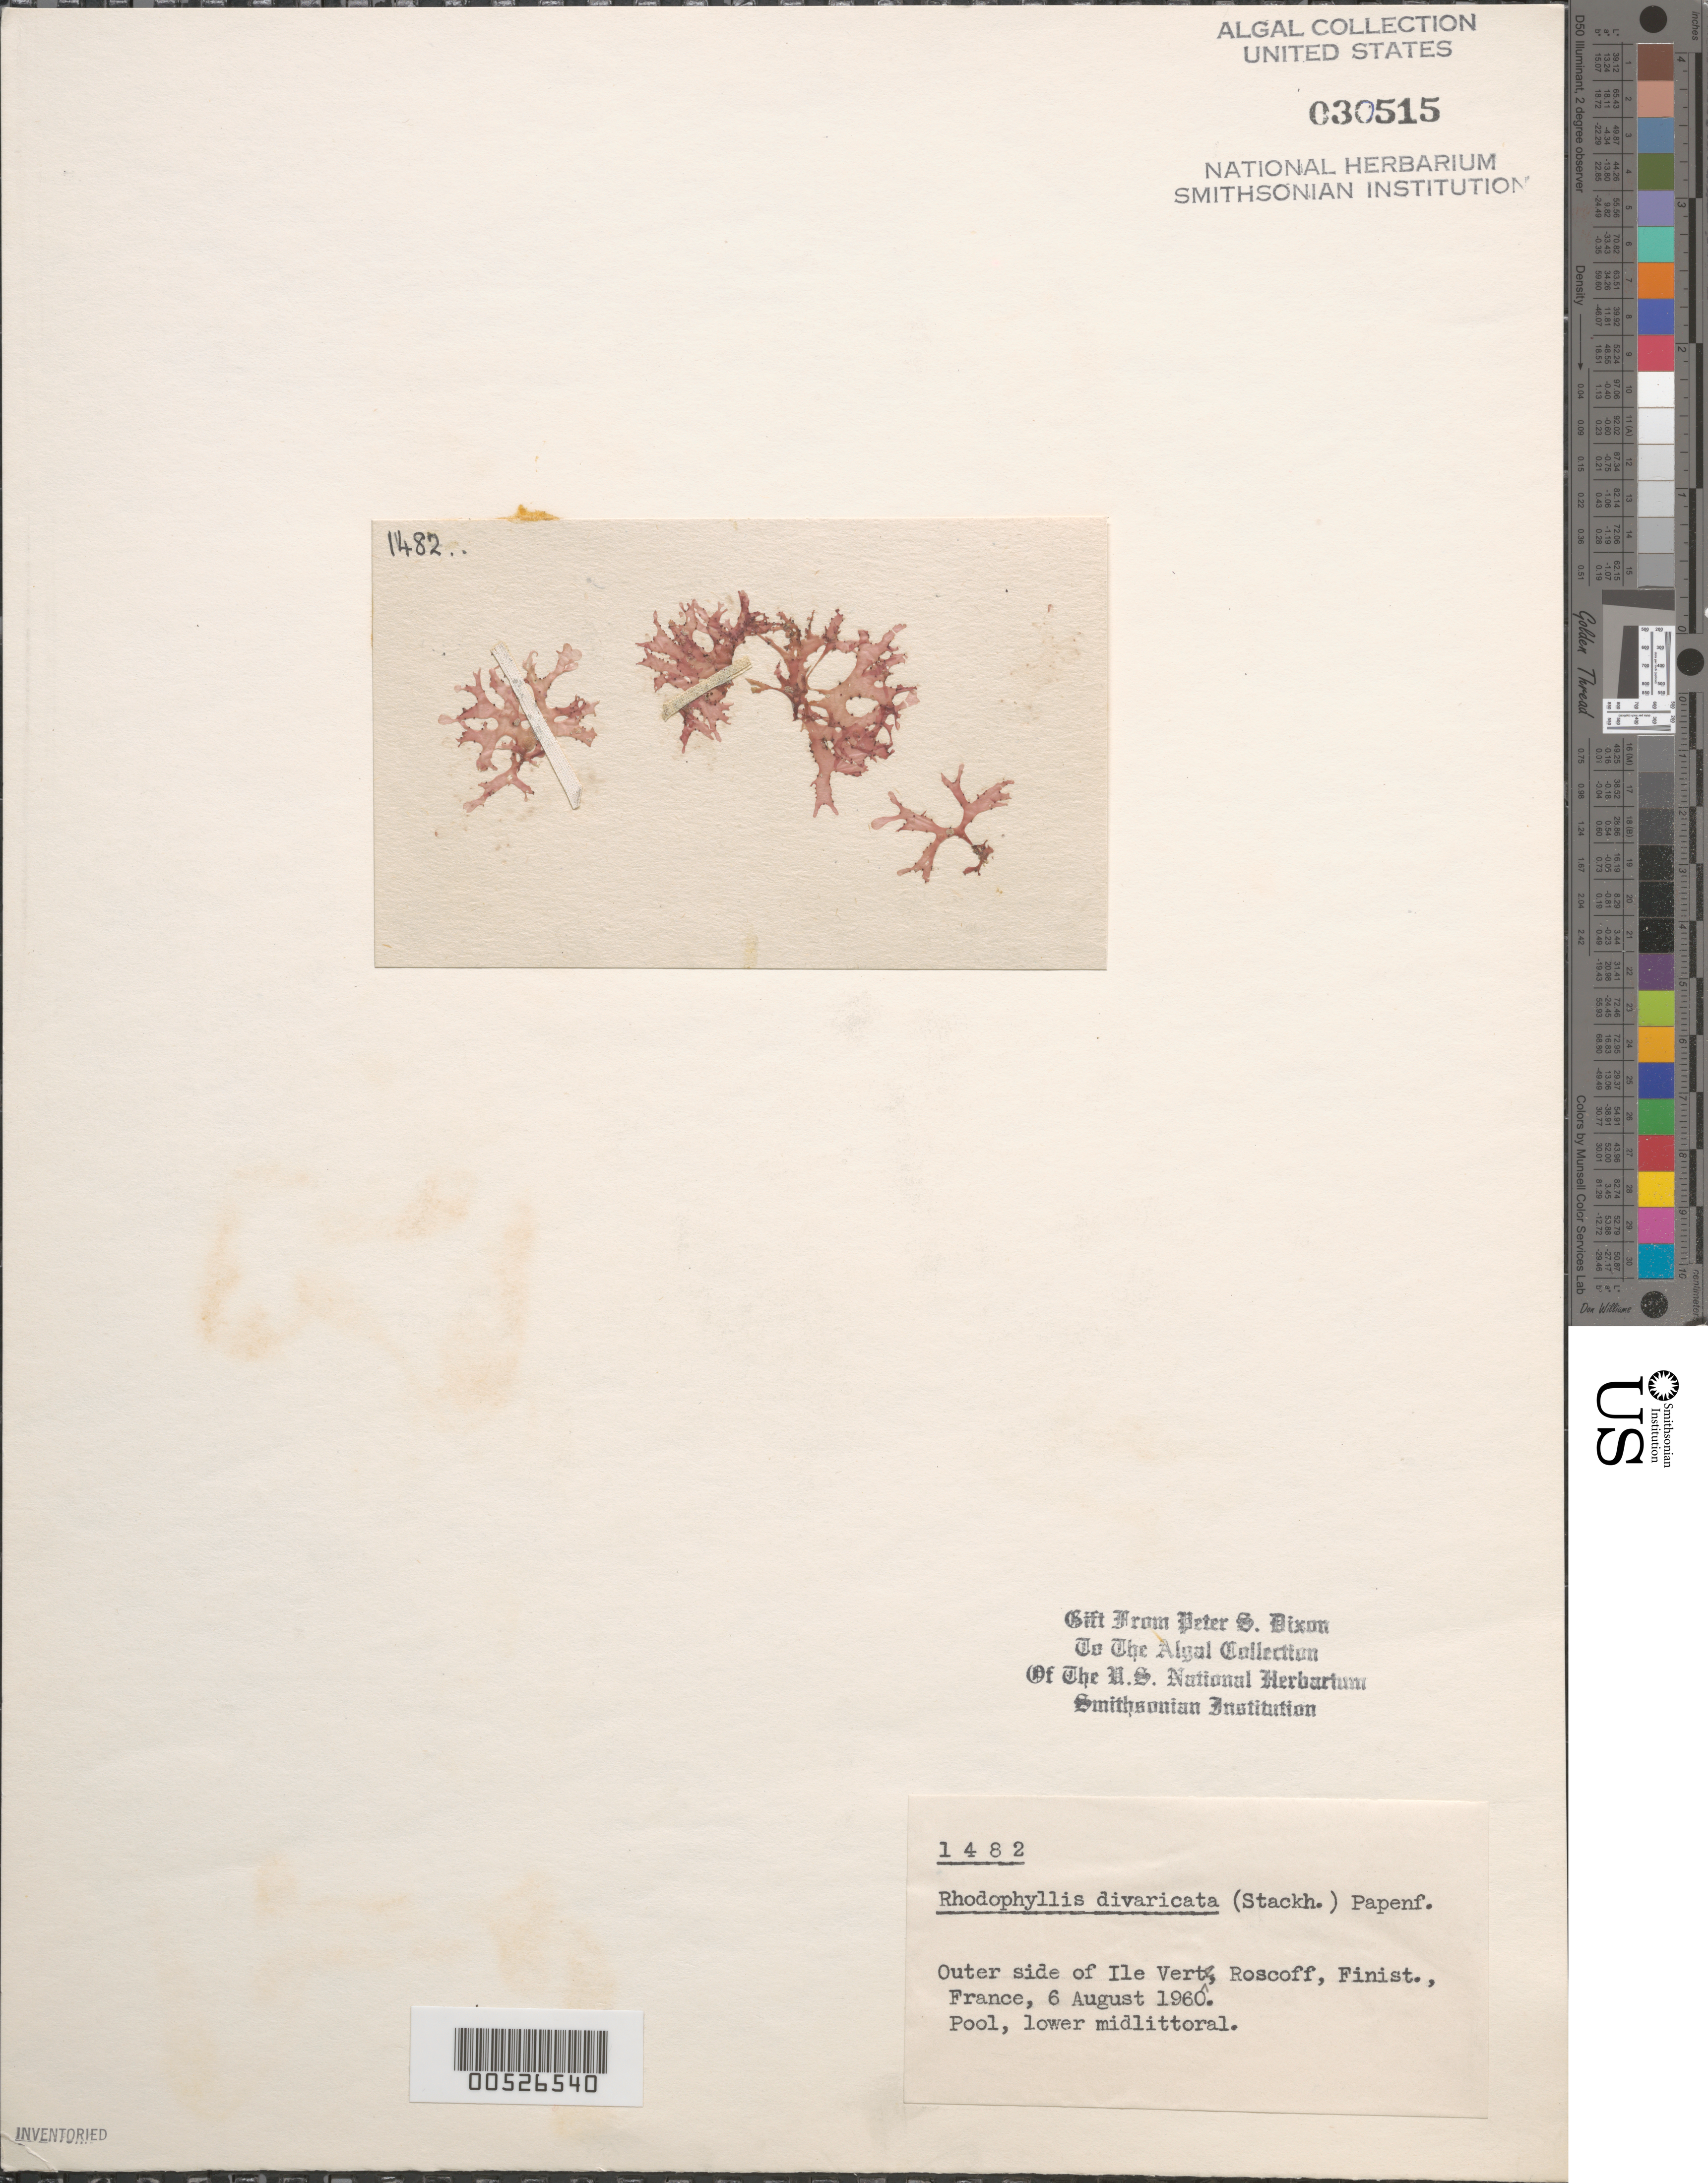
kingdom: Plantae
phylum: Rhodophyta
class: Florideophyceae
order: Gigartinales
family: Cystocloniaceae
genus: Rhodophyllis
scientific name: Rhodophyllis divaricata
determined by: Dixon, P. S.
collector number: PSD 1482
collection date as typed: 06 Aug 1960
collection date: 1960-08-06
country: France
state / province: Bretagne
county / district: Finistère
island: Ile Verte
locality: Roscoff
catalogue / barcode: US 30515